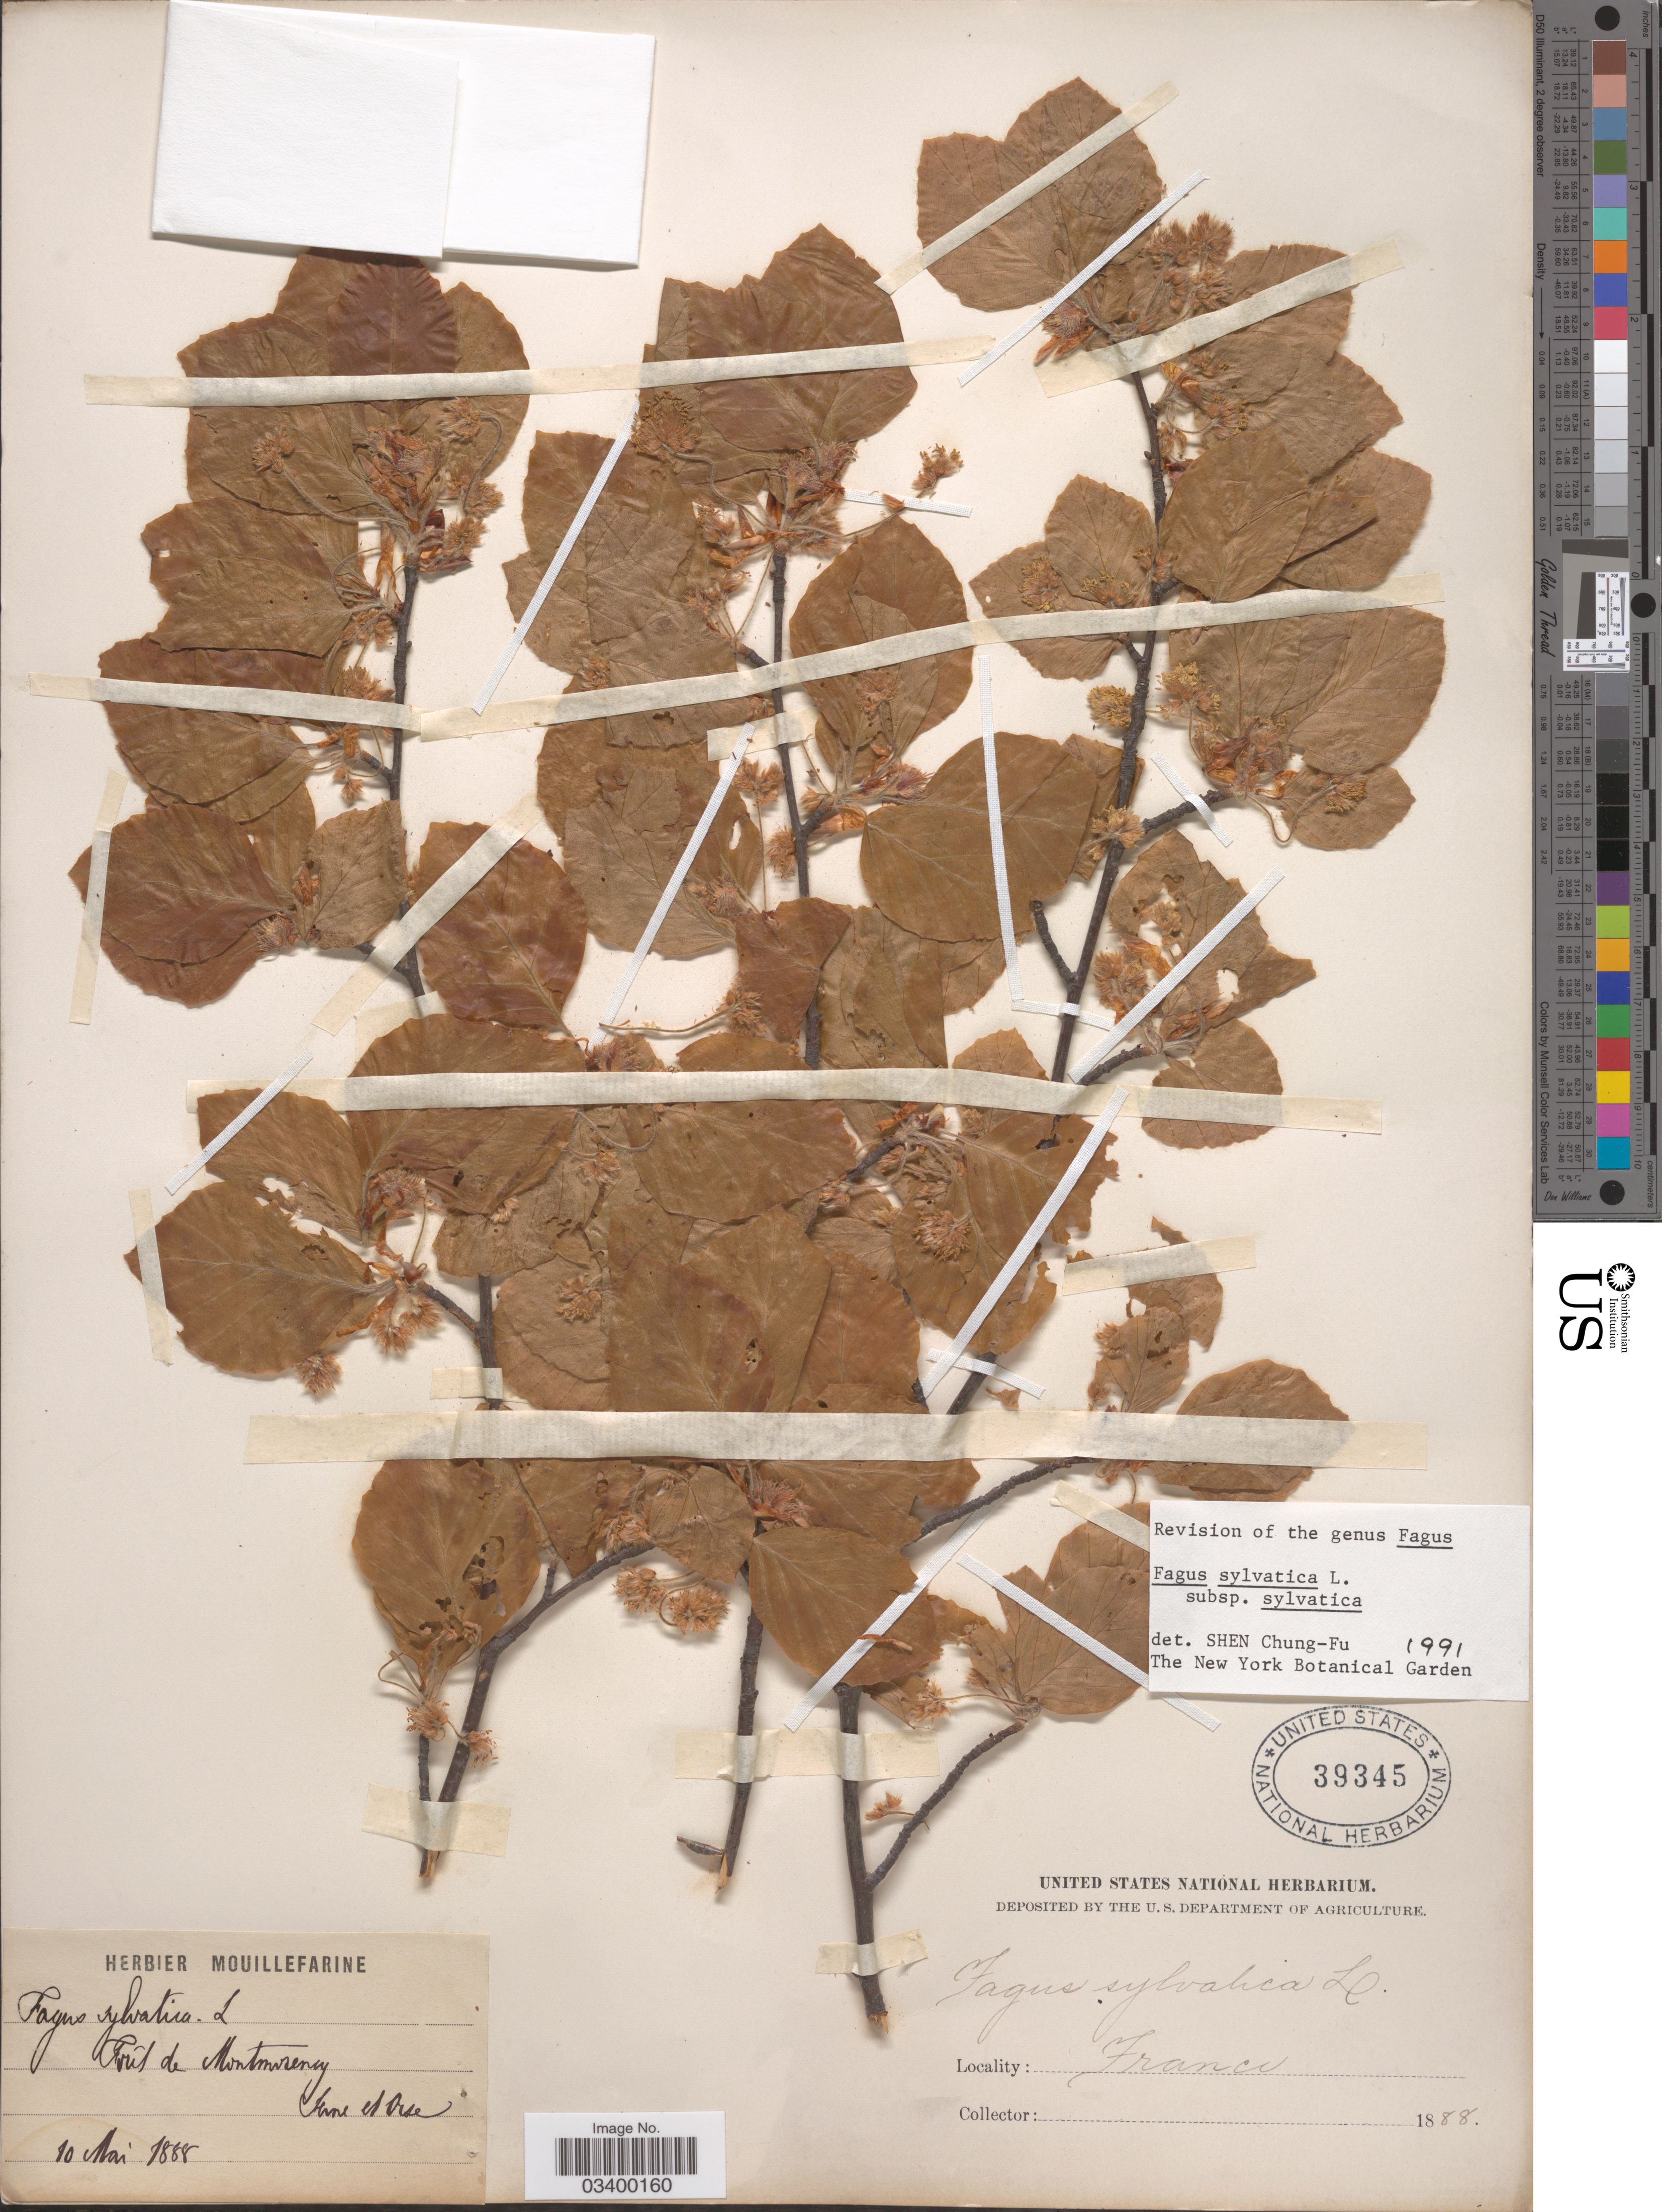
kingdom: Plantae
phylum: Tracheophyta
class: Magnoliopsida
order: Fagales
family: Fagaceae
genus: Fagus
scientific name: Fagus sylvatica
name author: L.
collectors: ex herb. Mouillefarine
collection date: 1888-05-10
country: France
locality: Forêt de Montmorency. Seine et Oise.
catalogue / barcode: US 39345